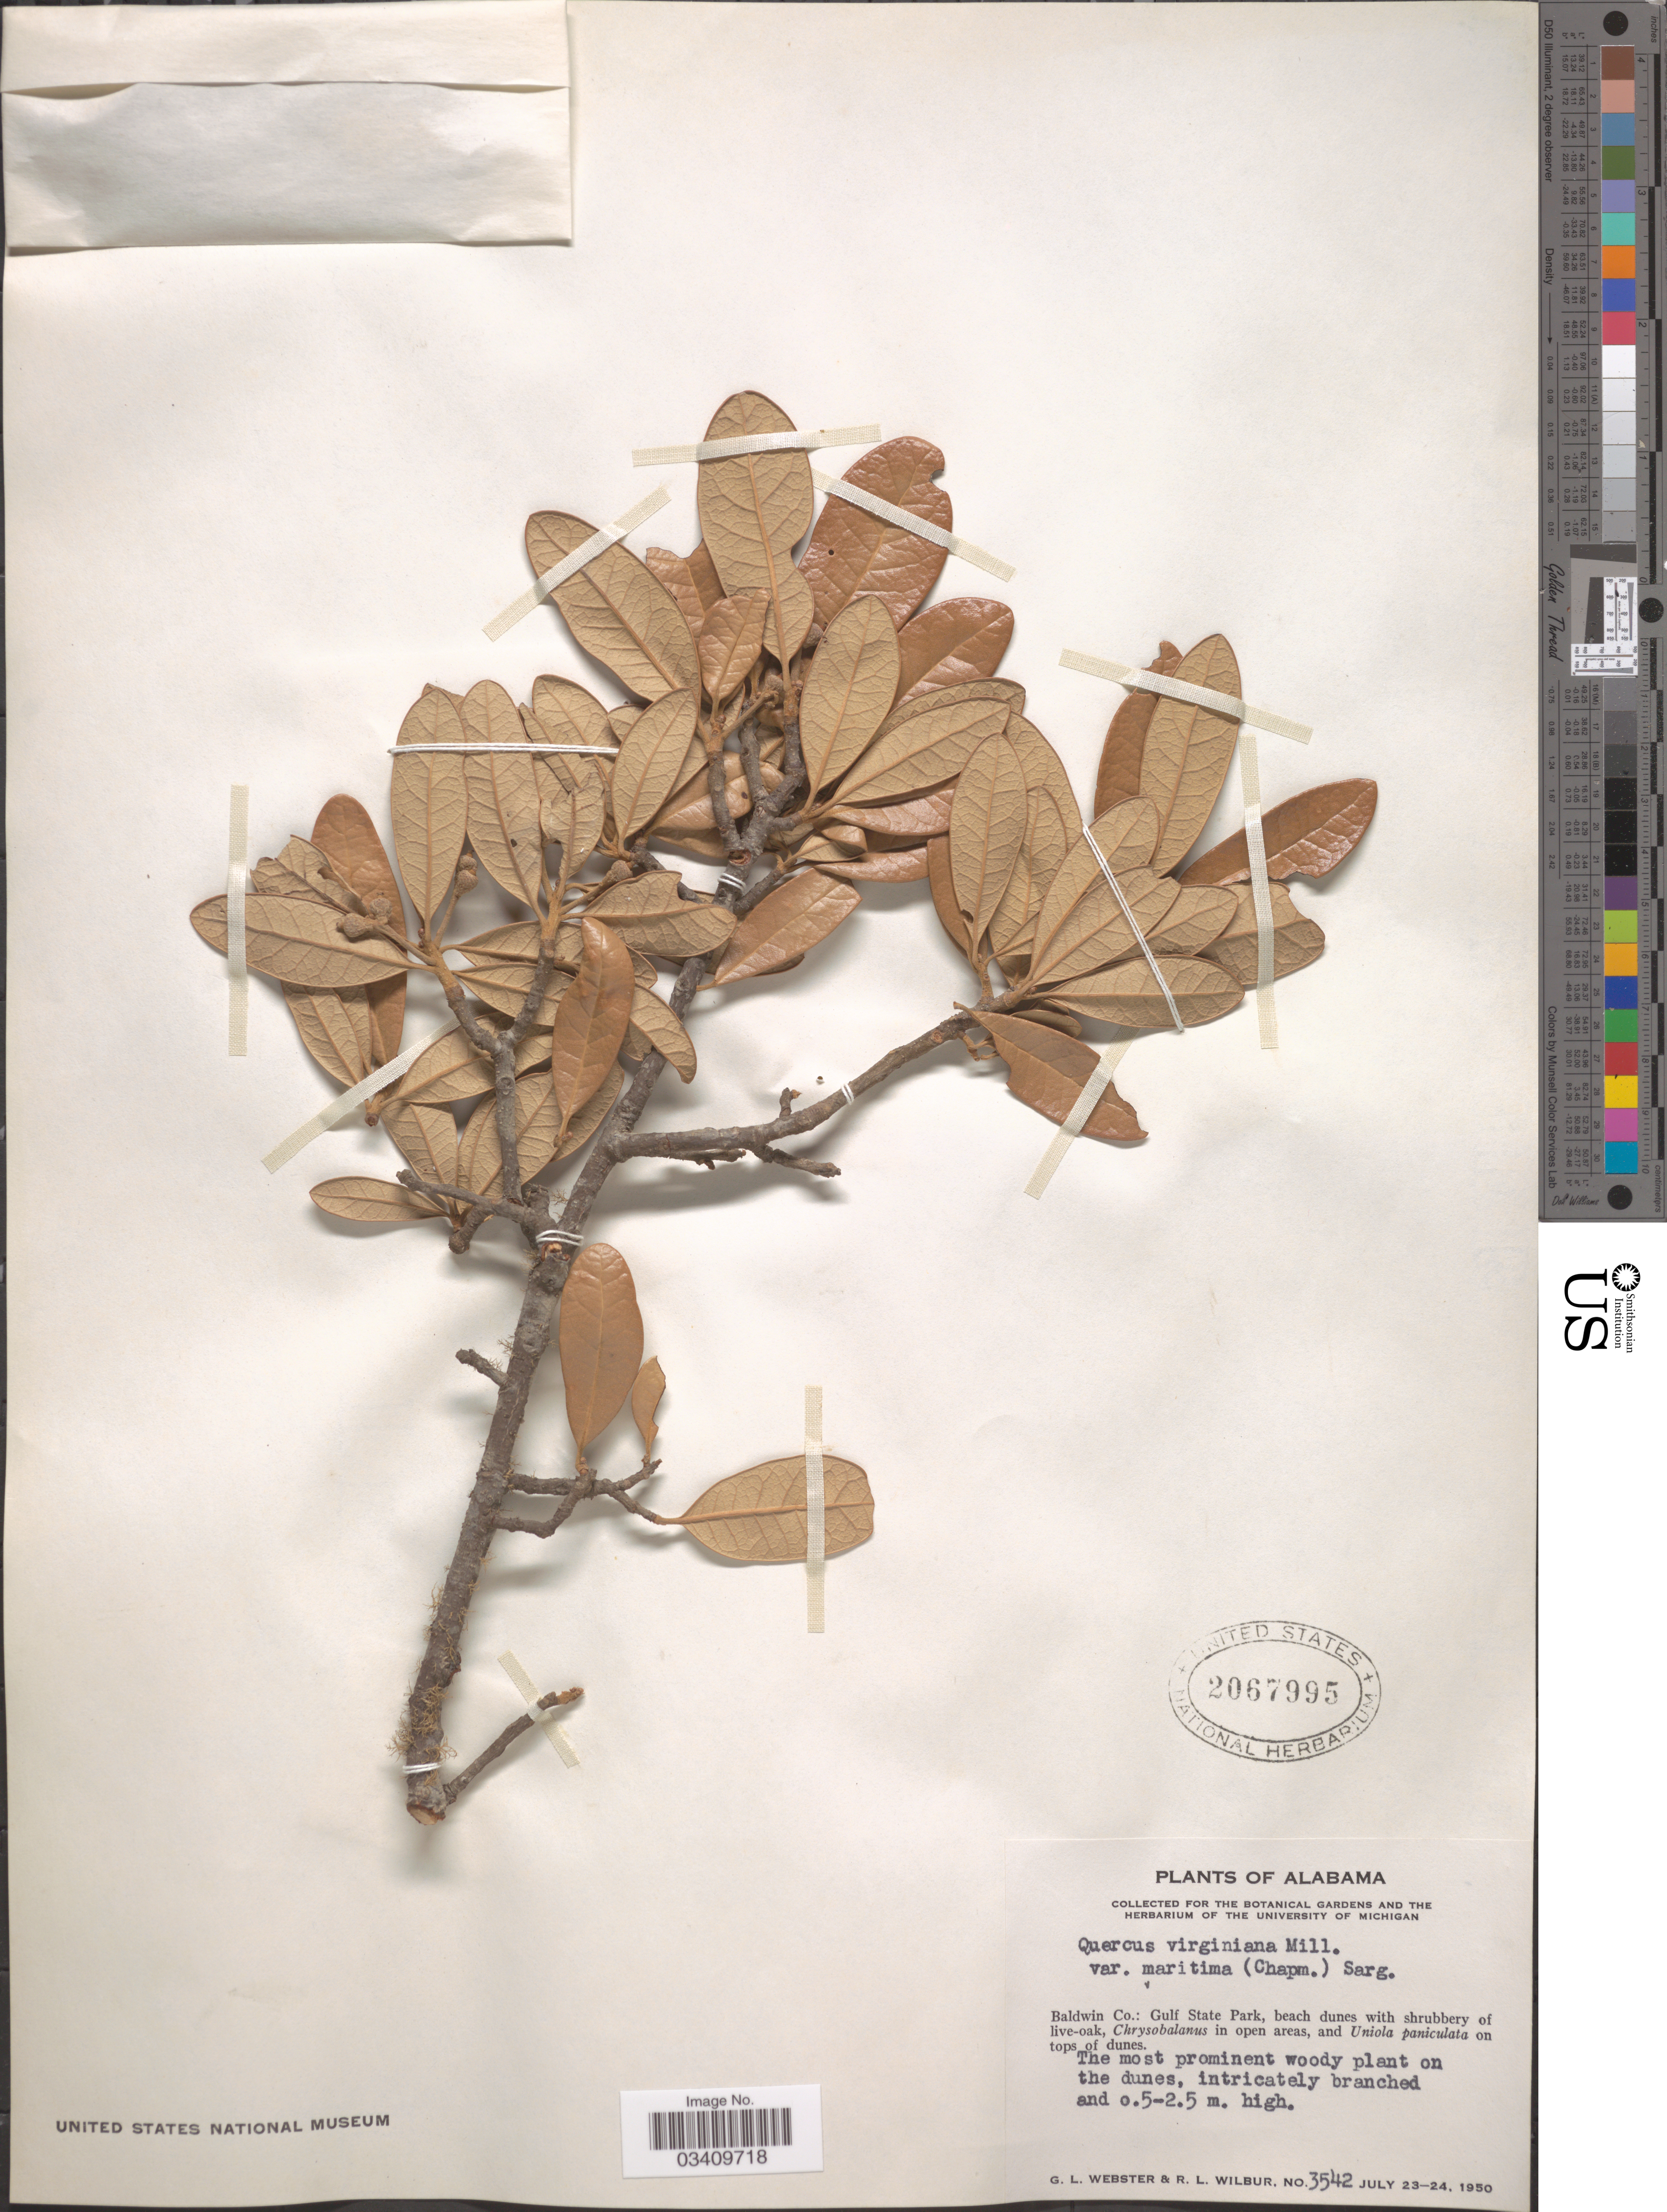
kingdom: Plantae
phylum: Tracheophyta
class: Magnoliopsida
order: Fagales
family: Fagaceae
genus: Quercus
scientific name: Quercus virginiana var. maritima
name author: (Michx.) Sarg.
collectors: G. L. Webster & R. L. Wilbur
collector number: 3542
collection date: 1950-07-23/1950-07-24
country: United States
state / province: Alabama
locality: Baldwin Co.: Gulf State Park.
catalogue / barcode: US 2067995